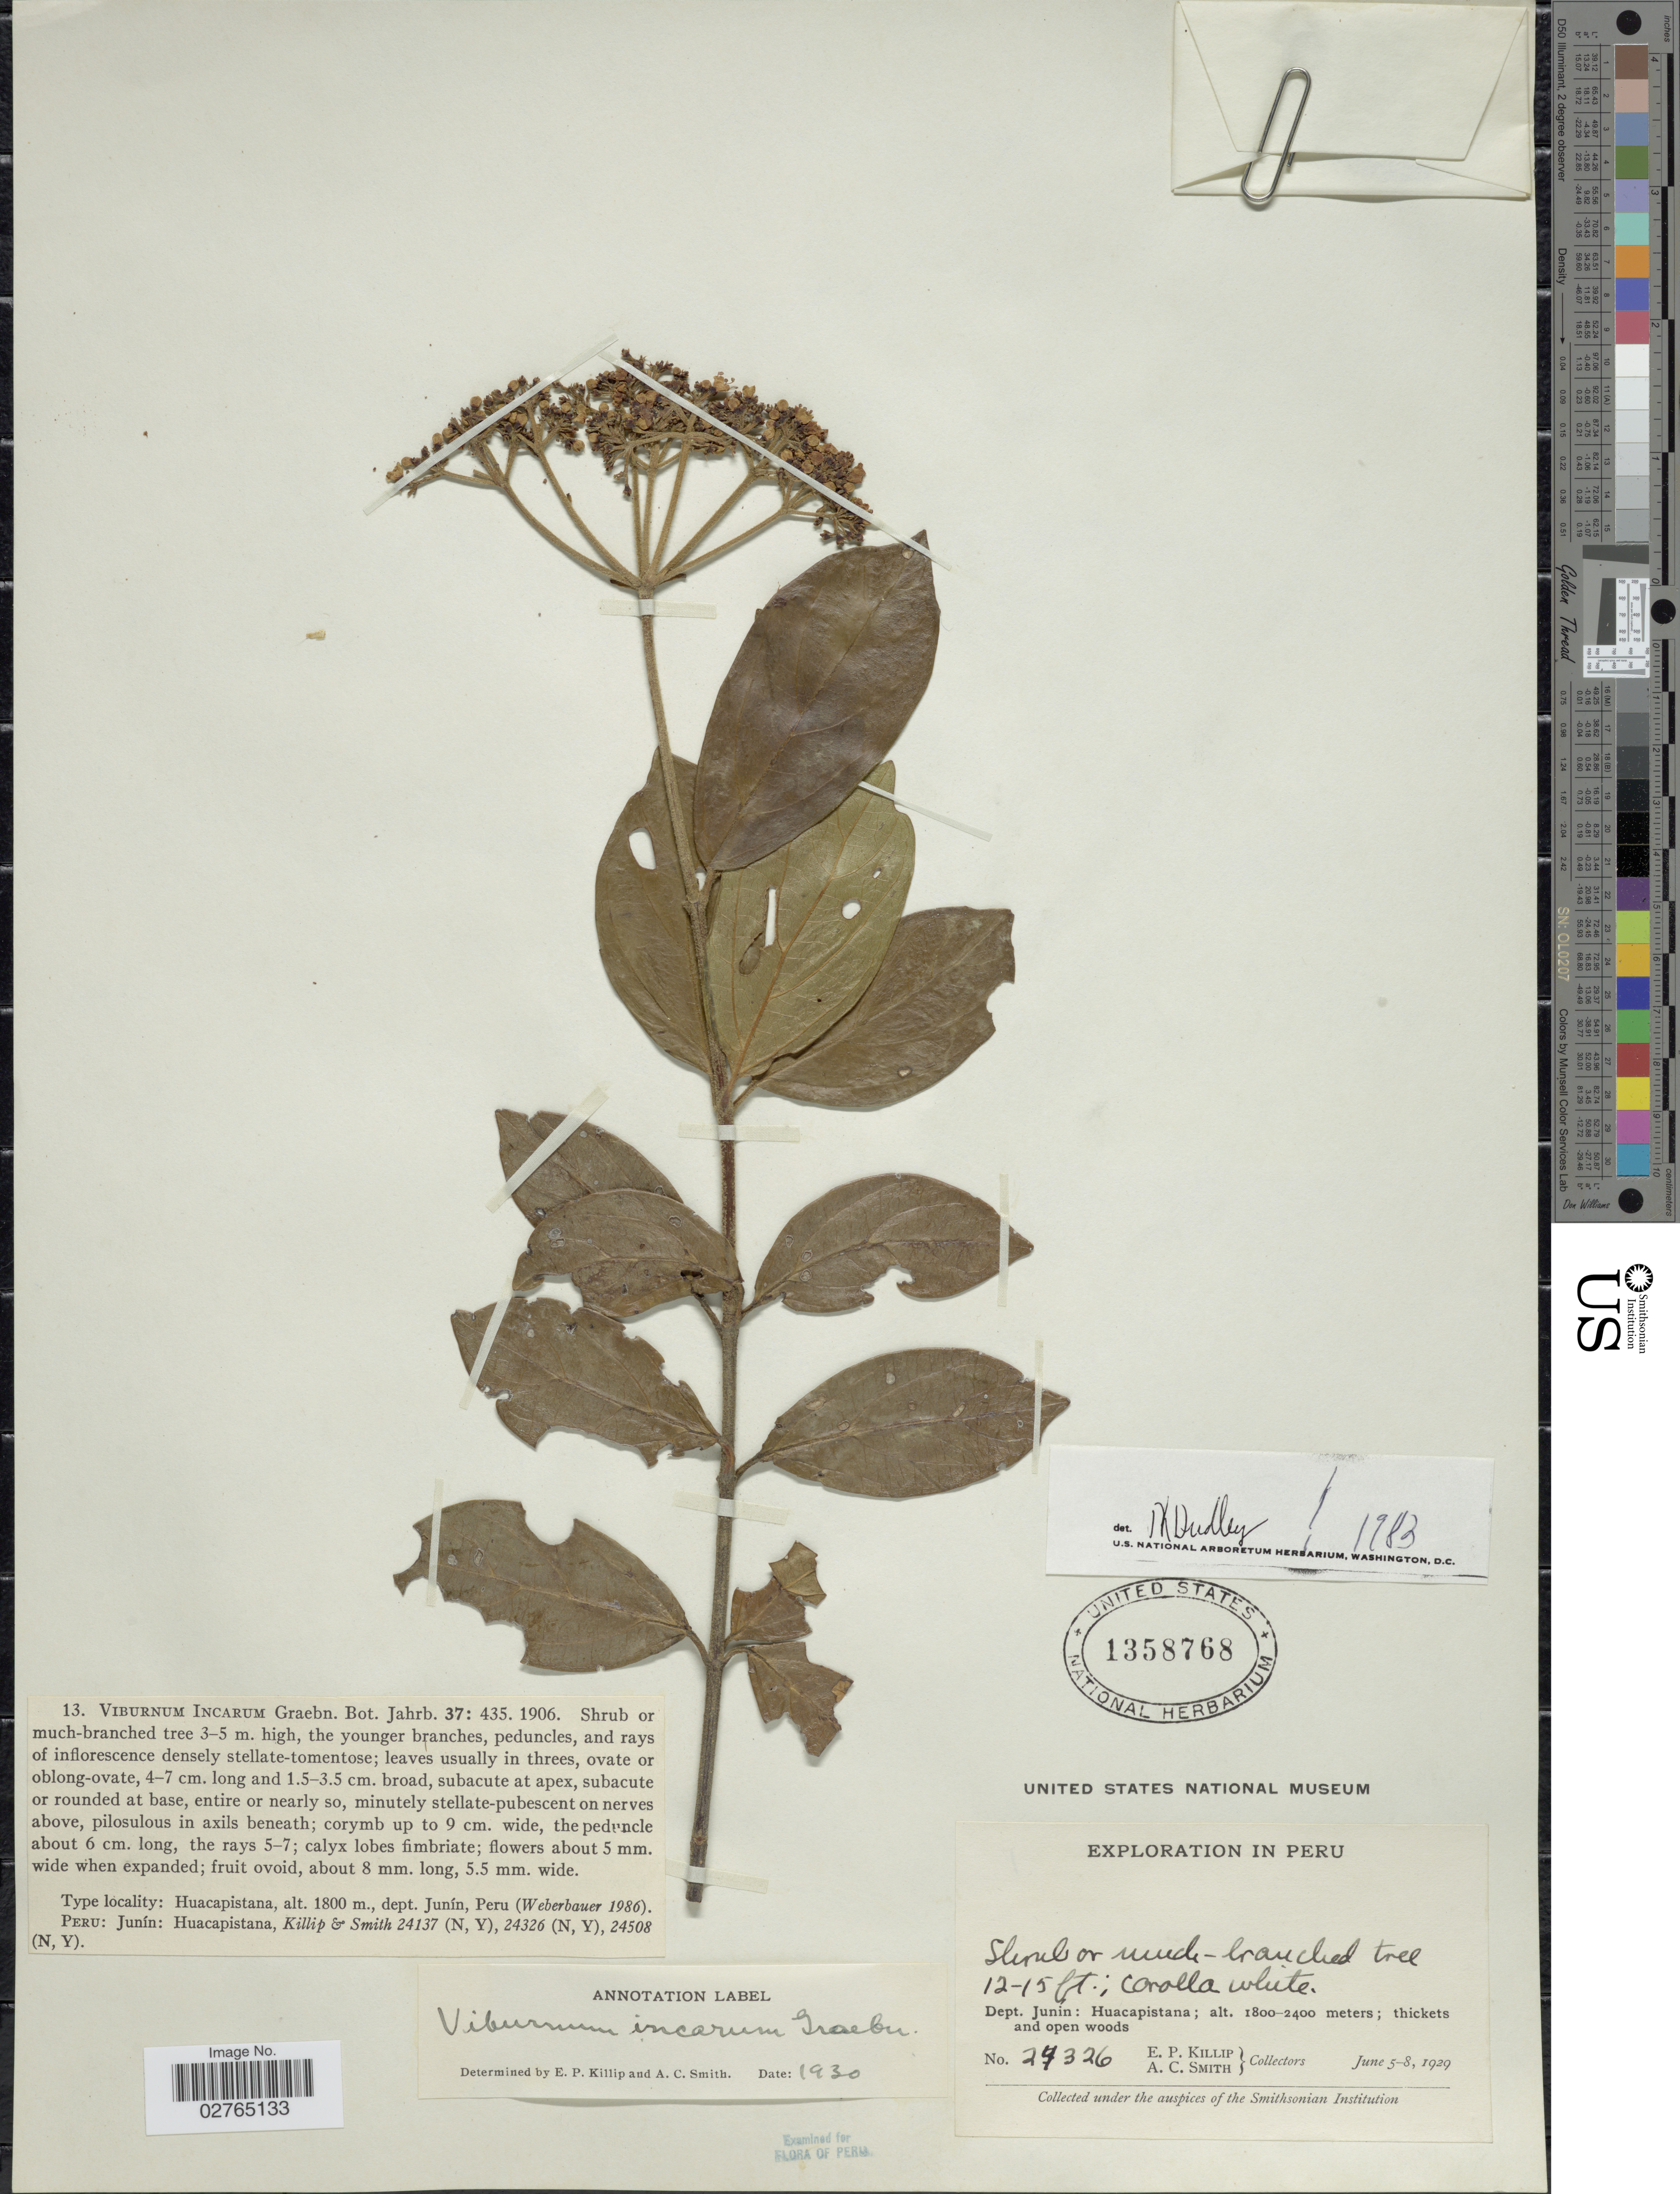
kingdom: Plantae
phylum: Tracheophyta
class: Magnoliopsida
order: Dipsacales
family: Viburnaceae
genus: Viburnum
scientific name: Viburnum incarum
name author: Graebn.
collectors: E. P. Killip & A. C. Smith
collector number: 24326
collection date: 1929-06-05/1929-06-08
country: Peru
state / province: Junín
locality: Dept. Junín: Huacapistana.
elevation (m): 1800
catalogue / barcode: US 1358768